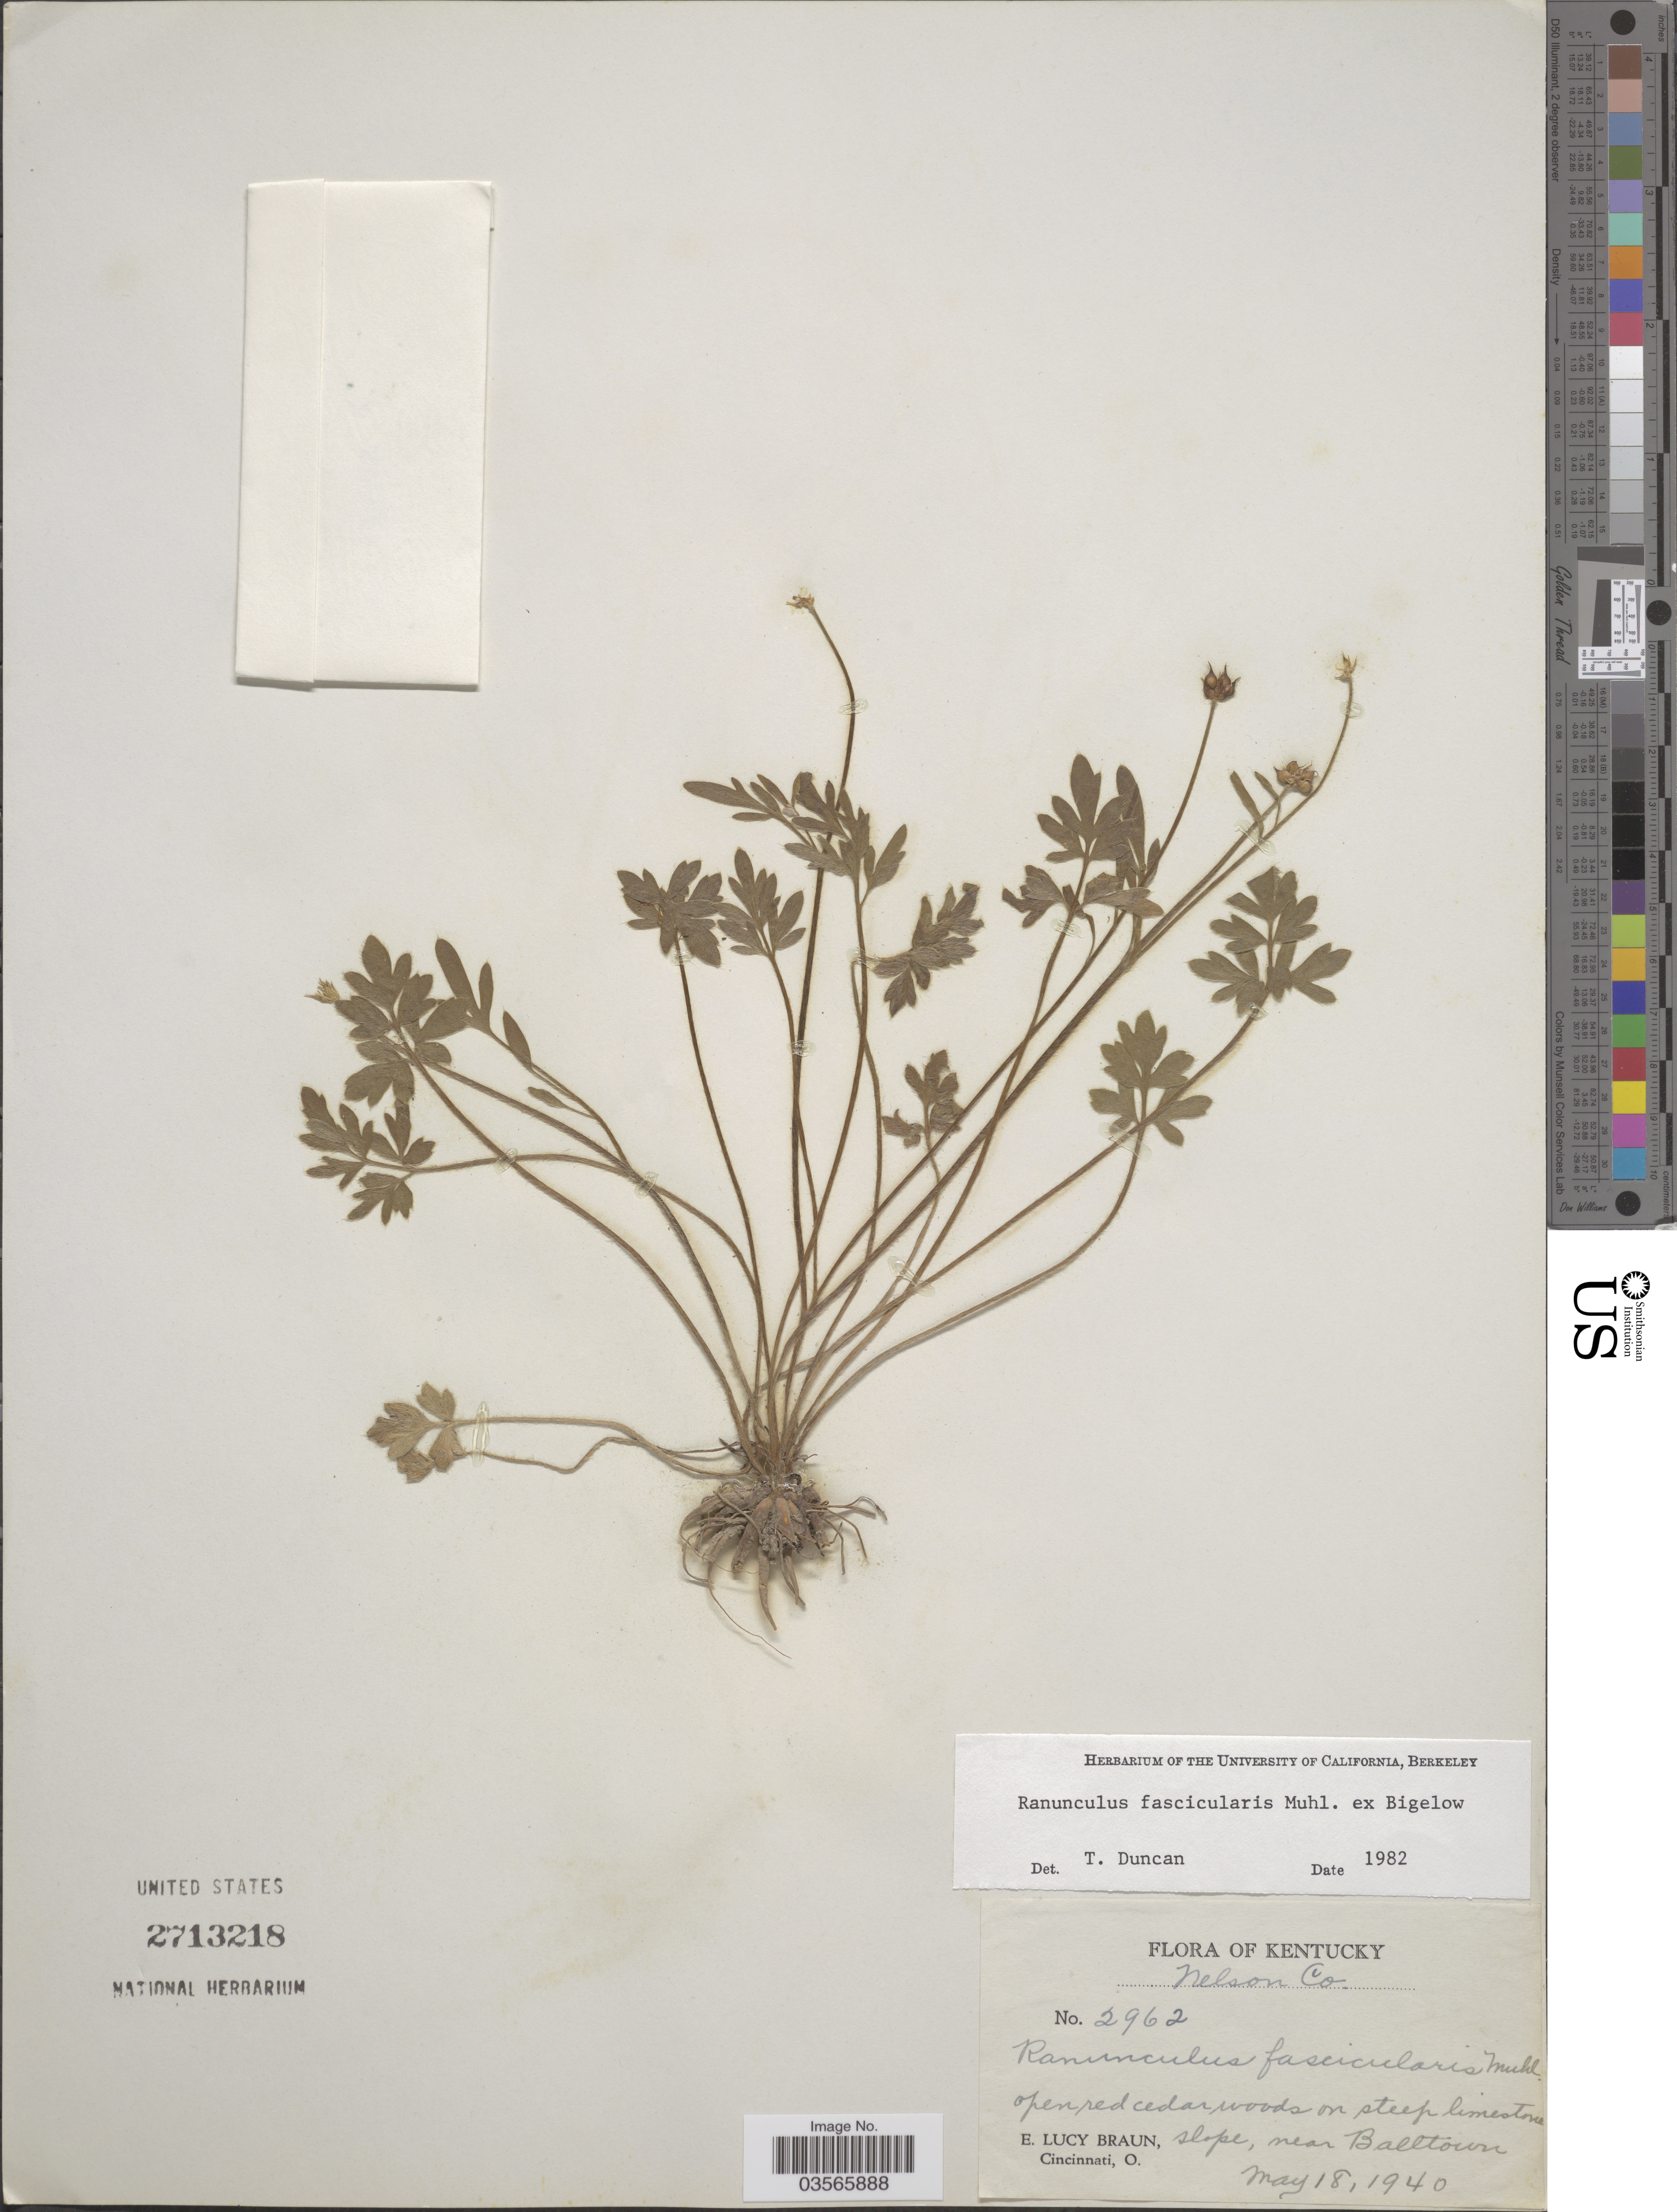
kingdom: Plantae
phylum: Tracheophyta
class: Magnoliopsida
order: Ranunculales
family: Ranunculaceae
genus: Ranunculus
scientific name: Ranunculus fascicularis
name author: Muhl. ex Bigelow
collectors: E. L. Braun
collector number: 2962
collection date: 1940-05-18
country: United States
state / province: Kentucky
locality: Nelson Co. Near Balltown.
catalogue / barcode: US 2713218